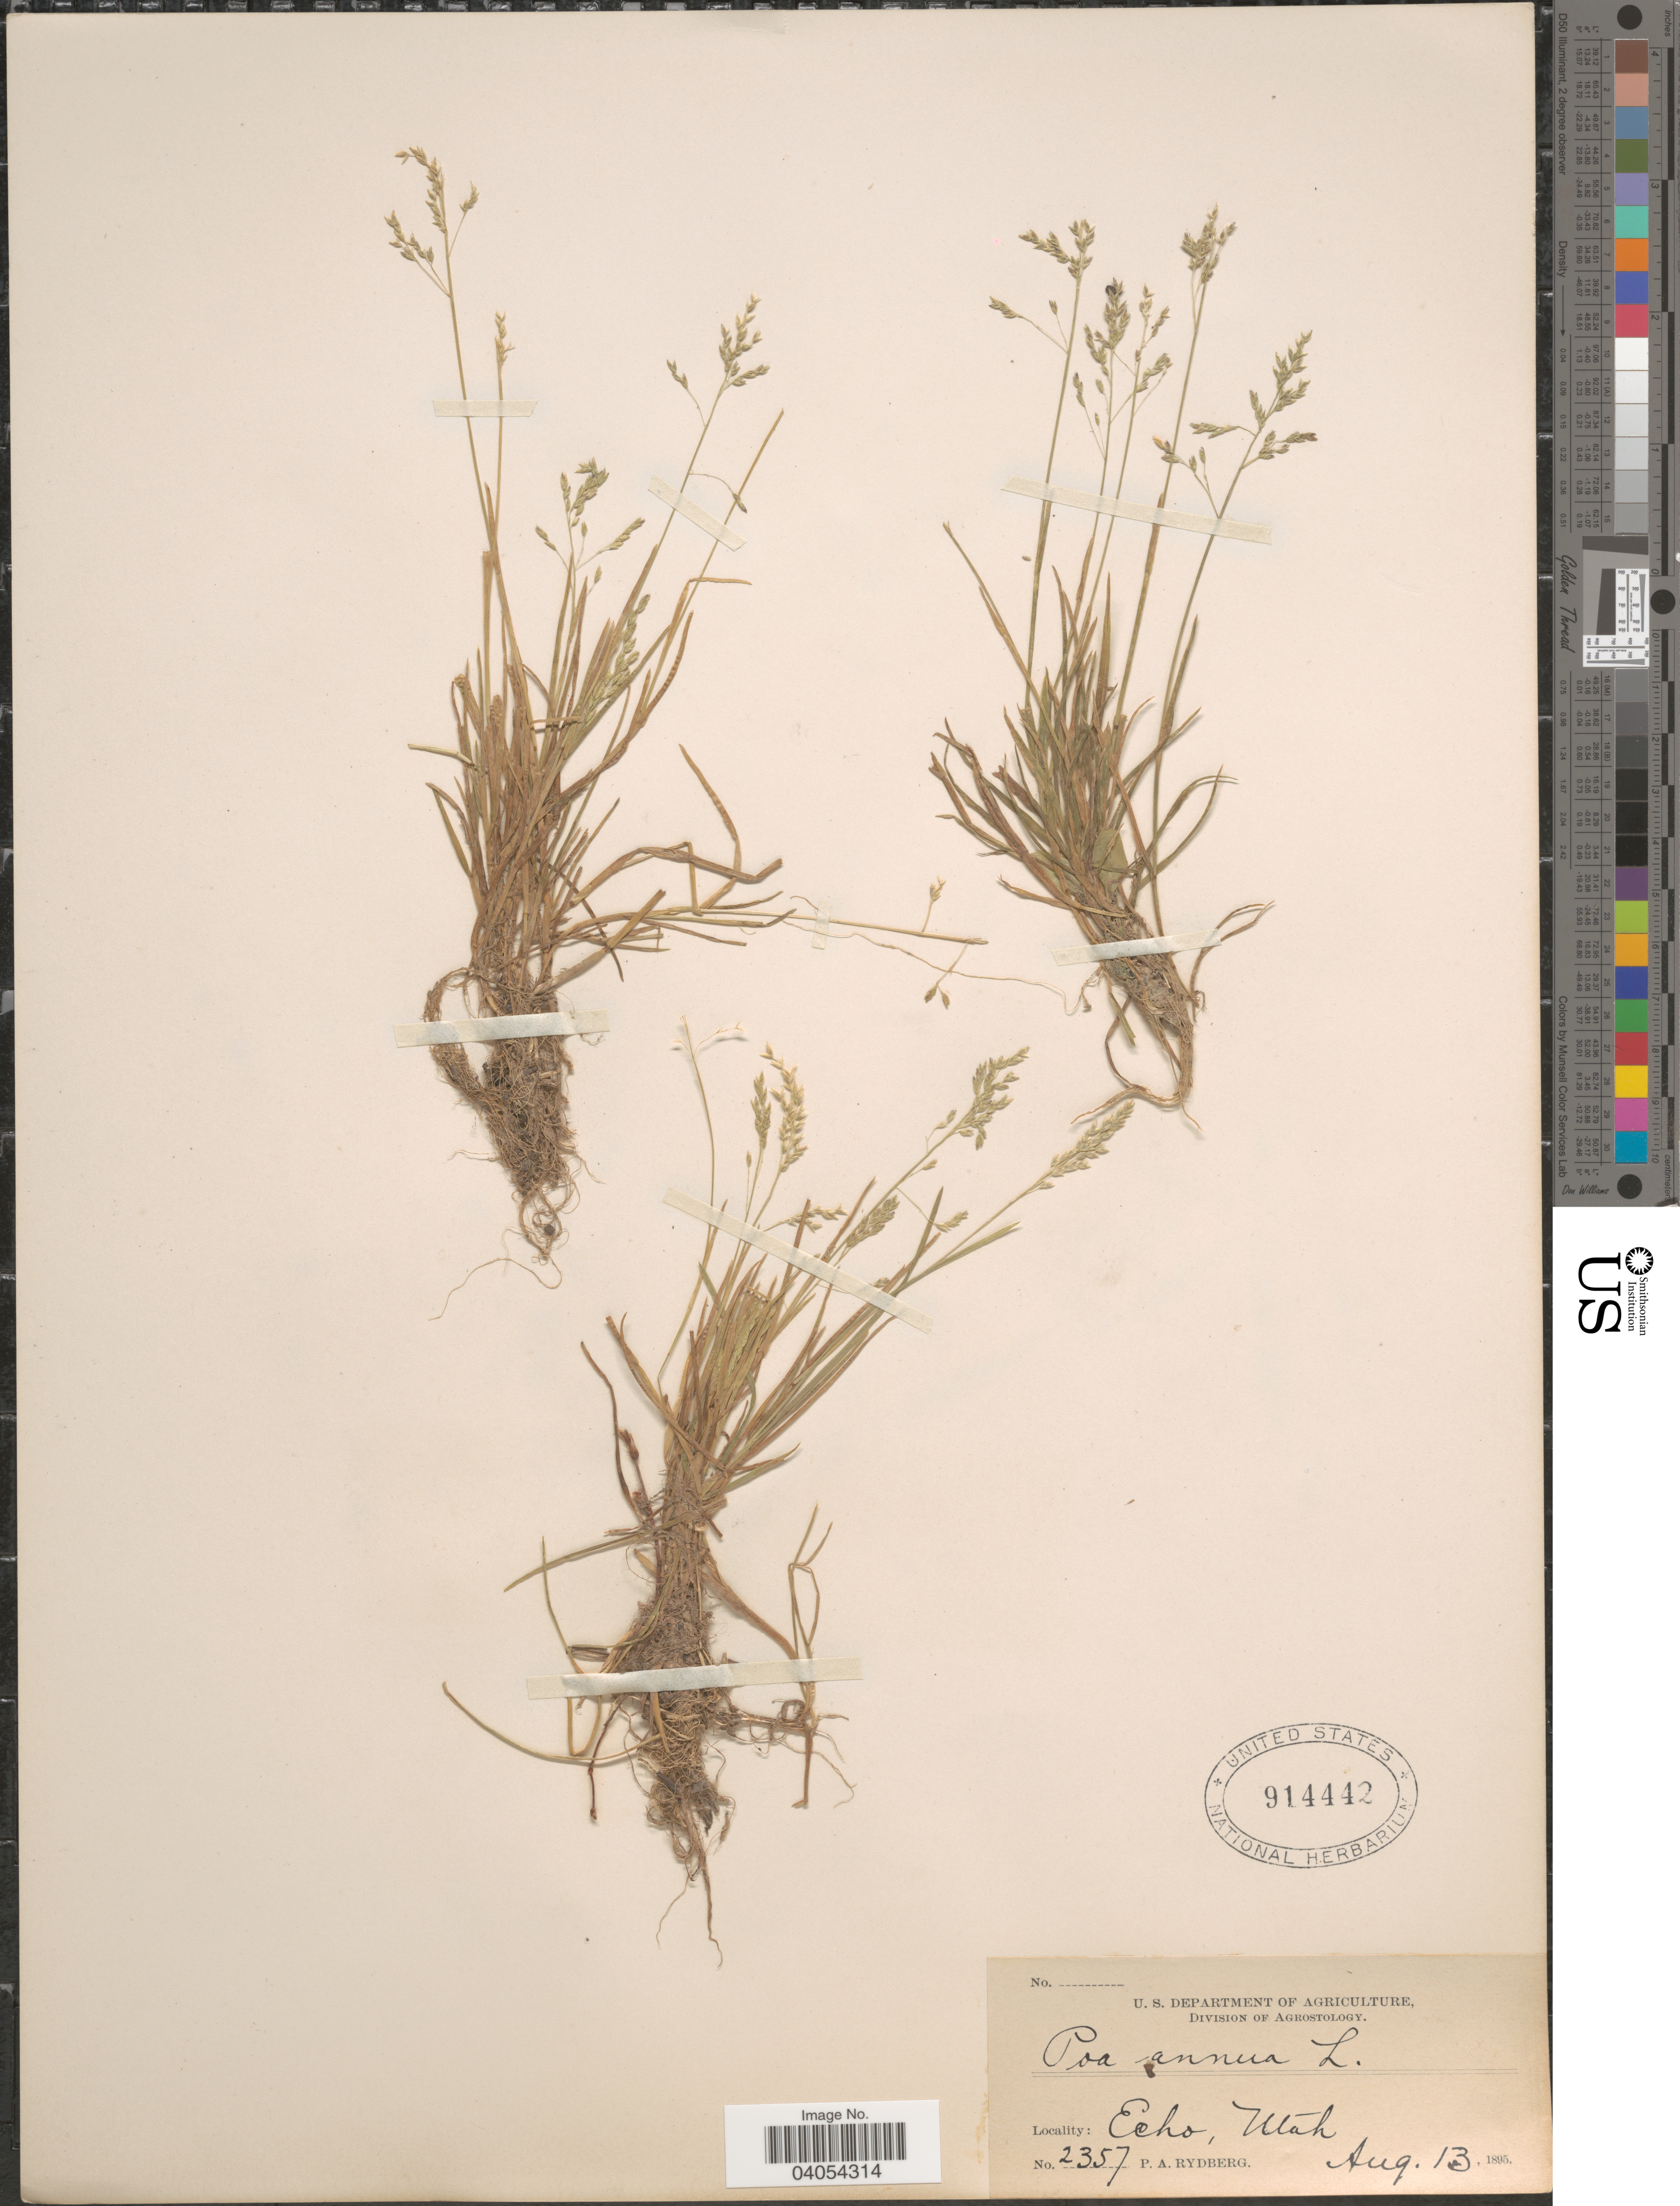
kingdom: Plantae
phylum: Tracheophyta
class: Liliopsida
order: Poales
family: Poaceae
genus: Poa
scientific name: Poa annua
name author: L.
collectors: P. A. Rydberg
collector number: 2357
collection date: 1895-08-13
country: United States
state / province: Utah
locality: Echo.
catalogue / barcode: US 914442